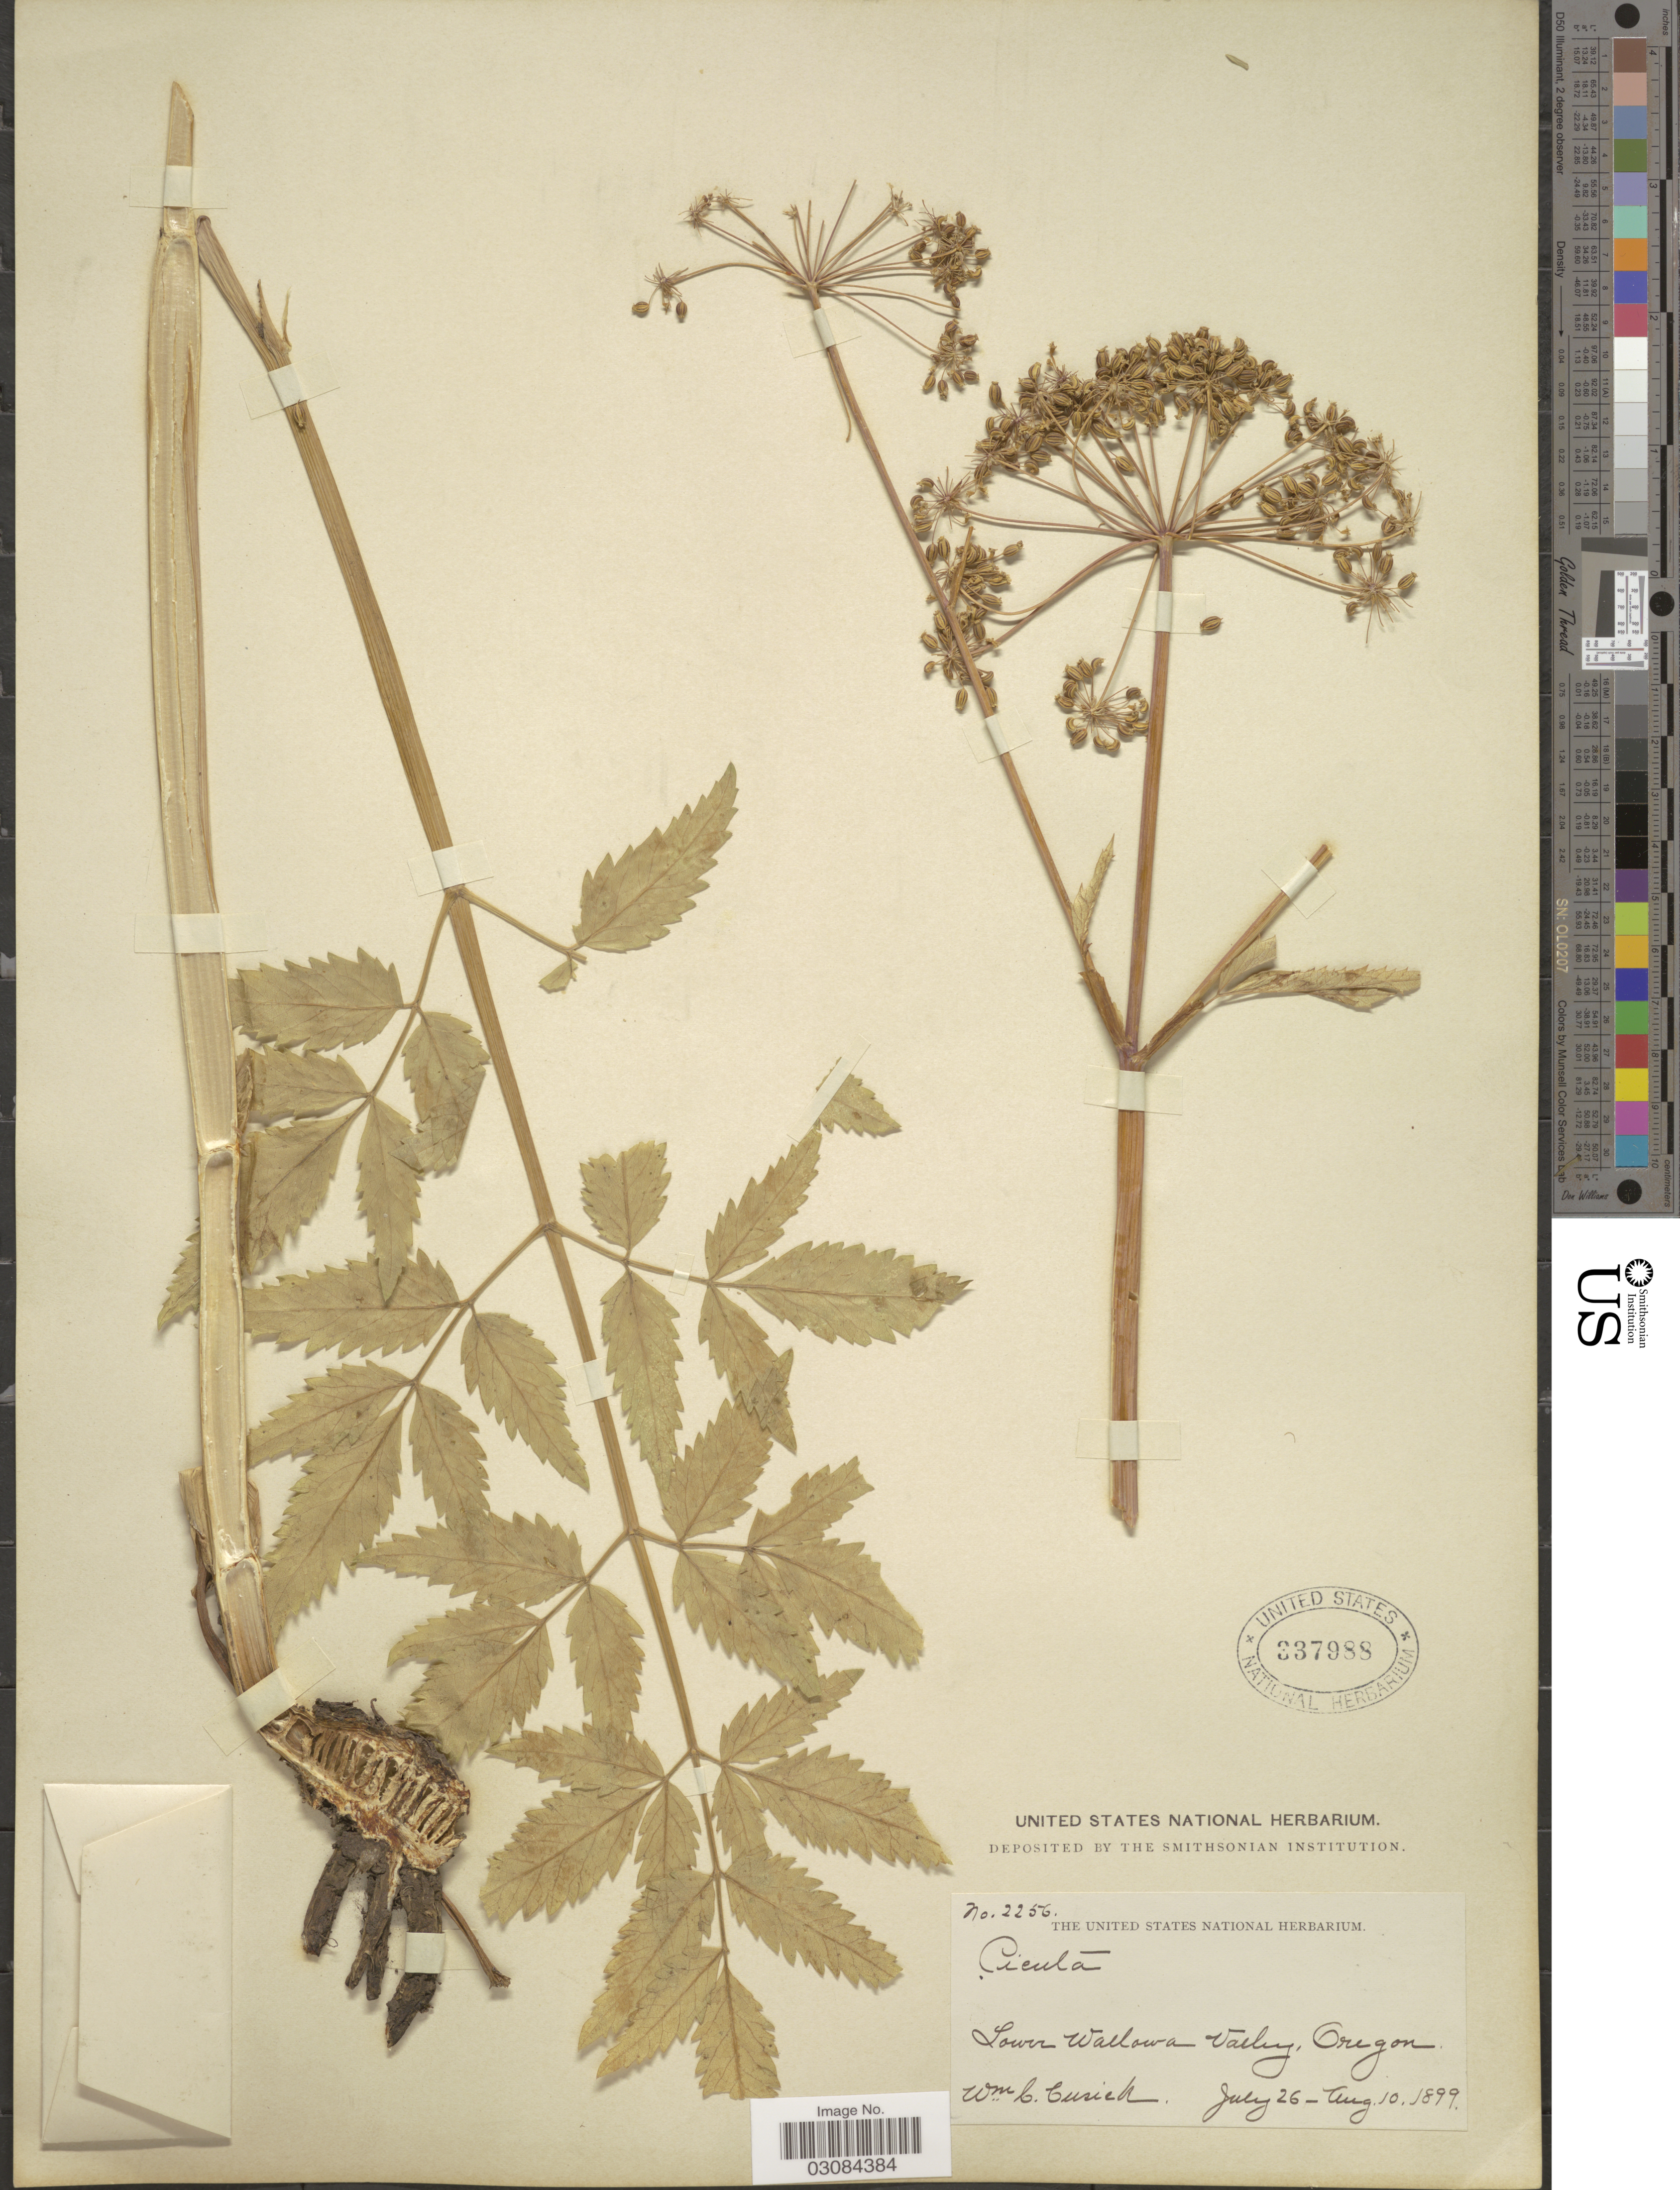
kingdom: Plantae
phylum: Tracheophyta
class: Magnoliopsida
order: Apiales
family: Apiaceae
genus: Cicuta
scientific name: Cicuta douglasii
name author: (DC.) J.M. Coult. & Rose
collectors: W. C. Cusick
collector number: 2256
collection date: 1899-07-26/1899-08-10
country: United States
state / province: Oregon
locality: Lower Wallowa Valley.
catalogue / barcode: US 337988